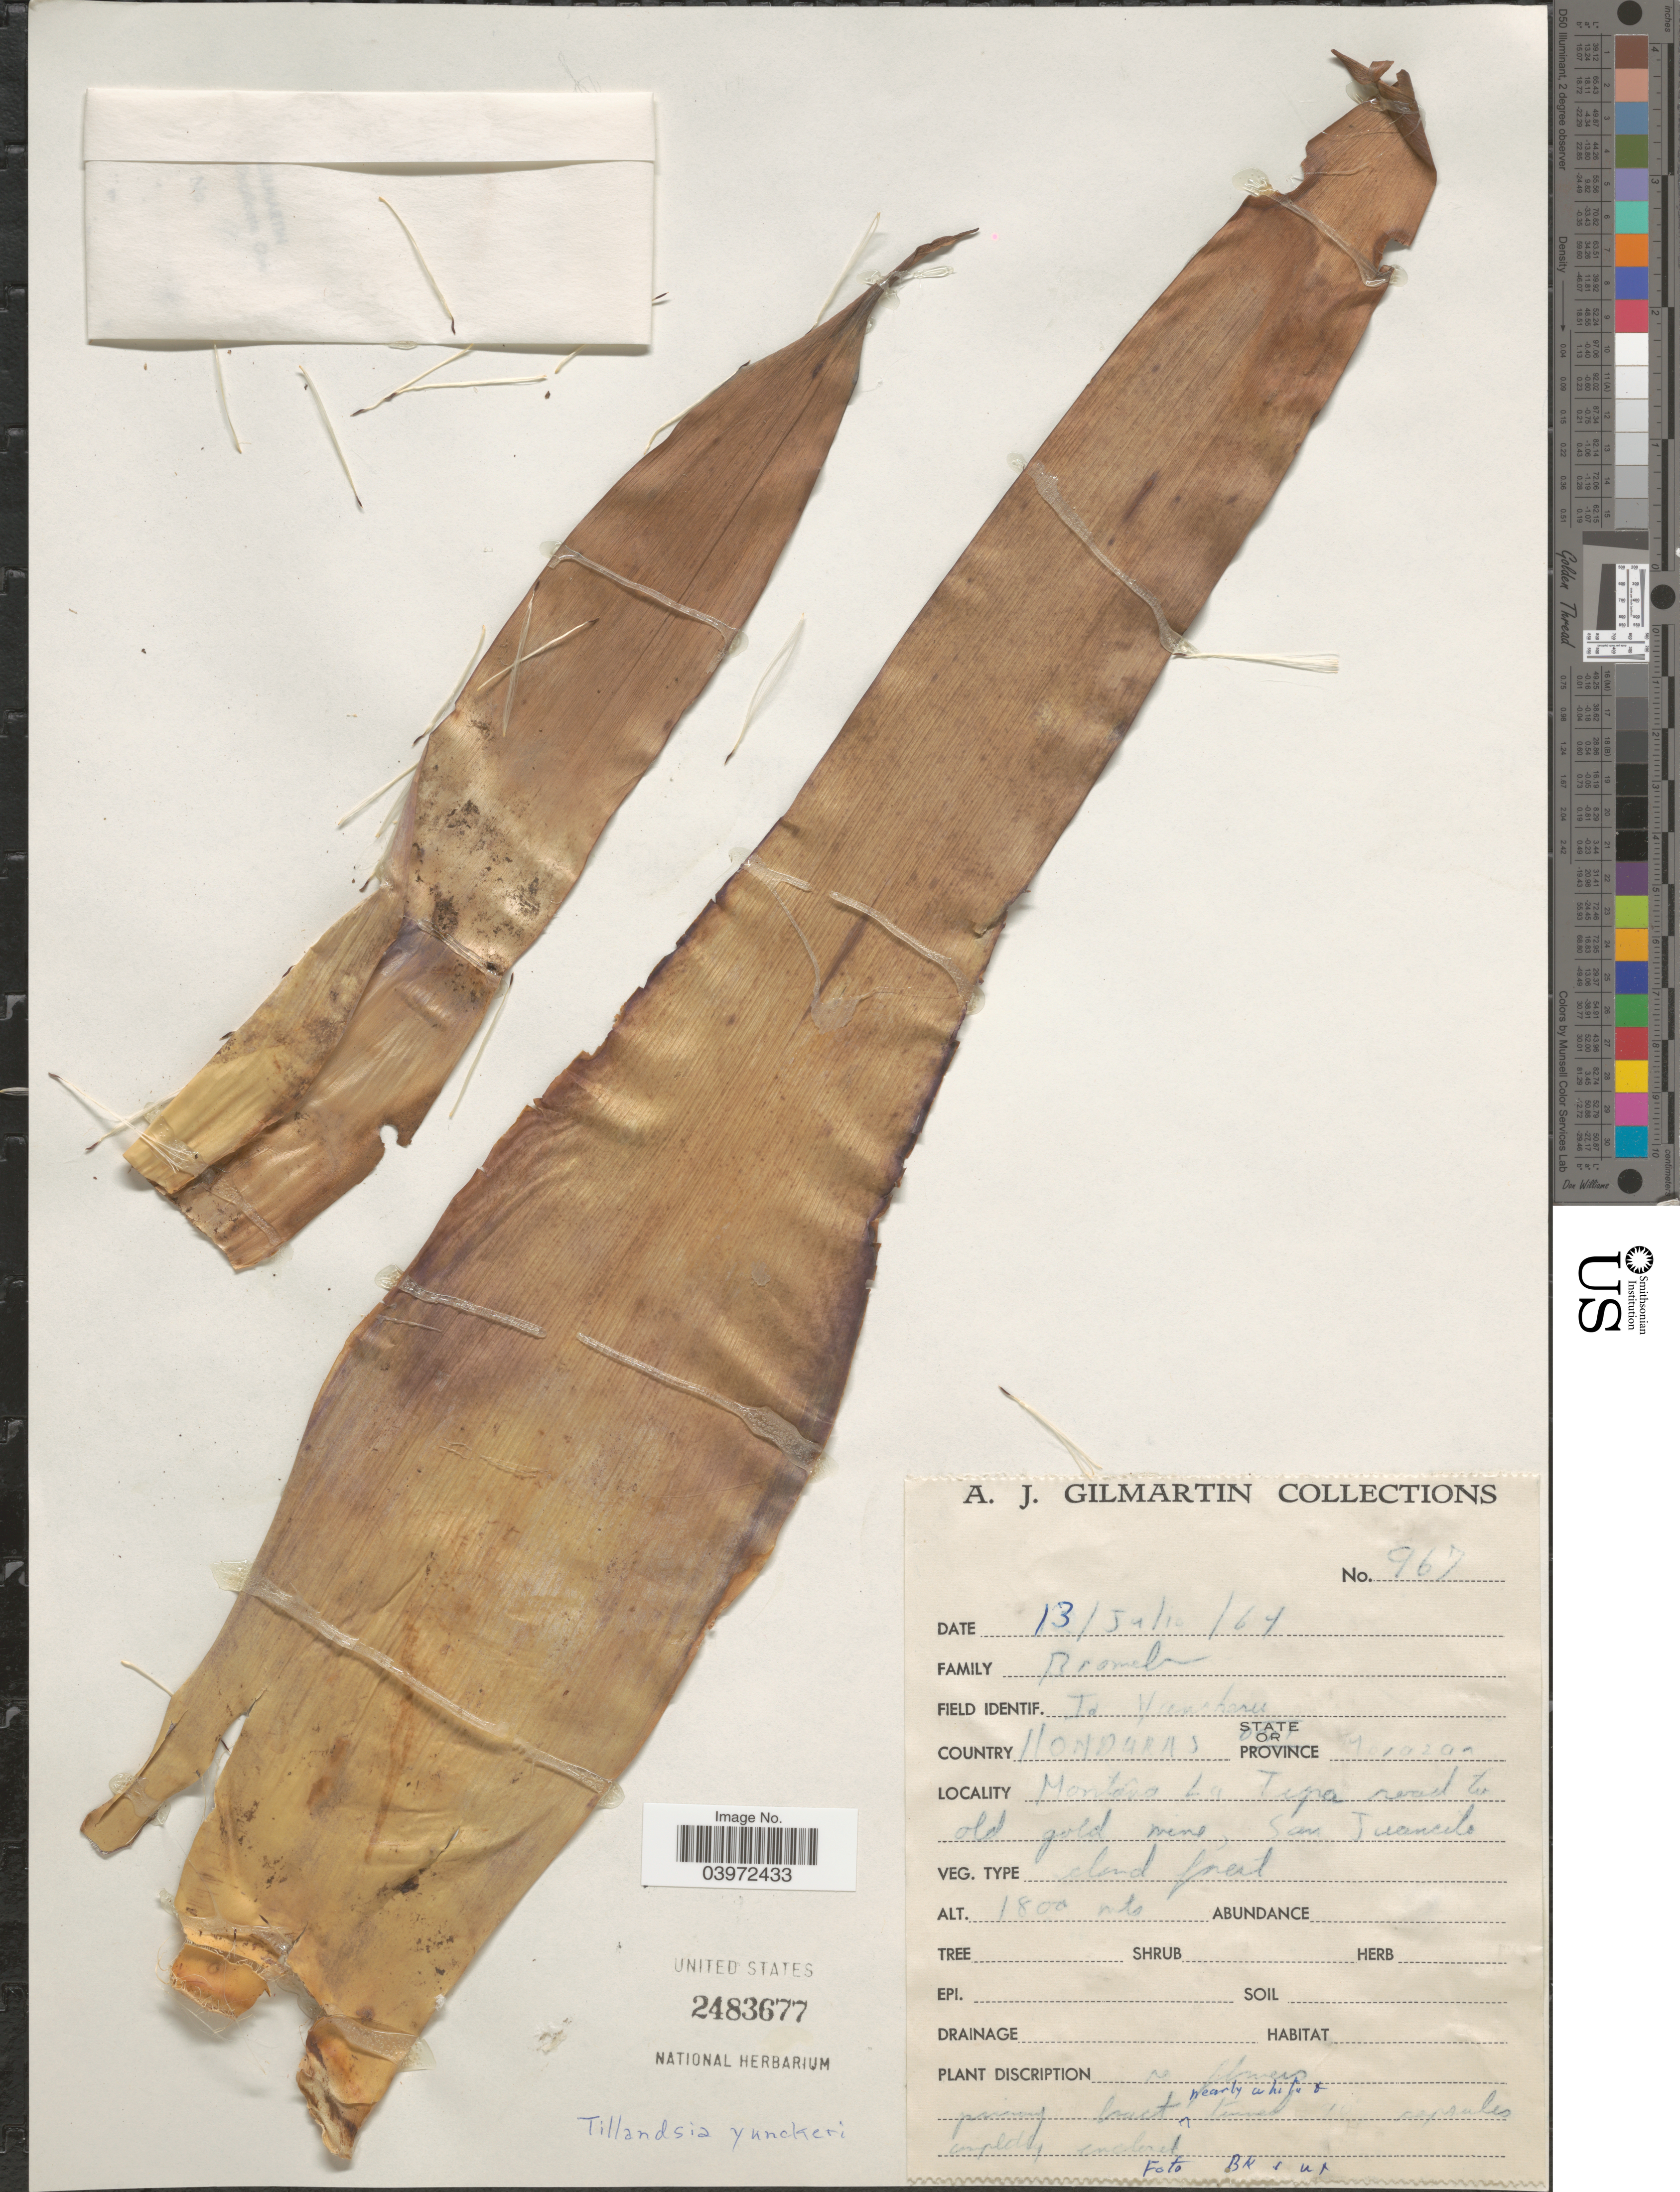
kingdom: Plantae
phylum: Tracheophyta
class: Liliopsida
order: Poales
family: Bromeliaceae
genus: Tillandsia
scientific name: Tillandsia yunckeri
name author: L.B. Sm.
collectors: A. J. Gilmartin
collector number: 967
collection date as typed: Transcribed d/m/y: 13/7/64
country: Honduras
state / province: Fco. Morazán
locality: Montaña La Tigra road to old gold mine, San Juancito.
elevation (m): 1800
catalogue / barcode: US 2483677